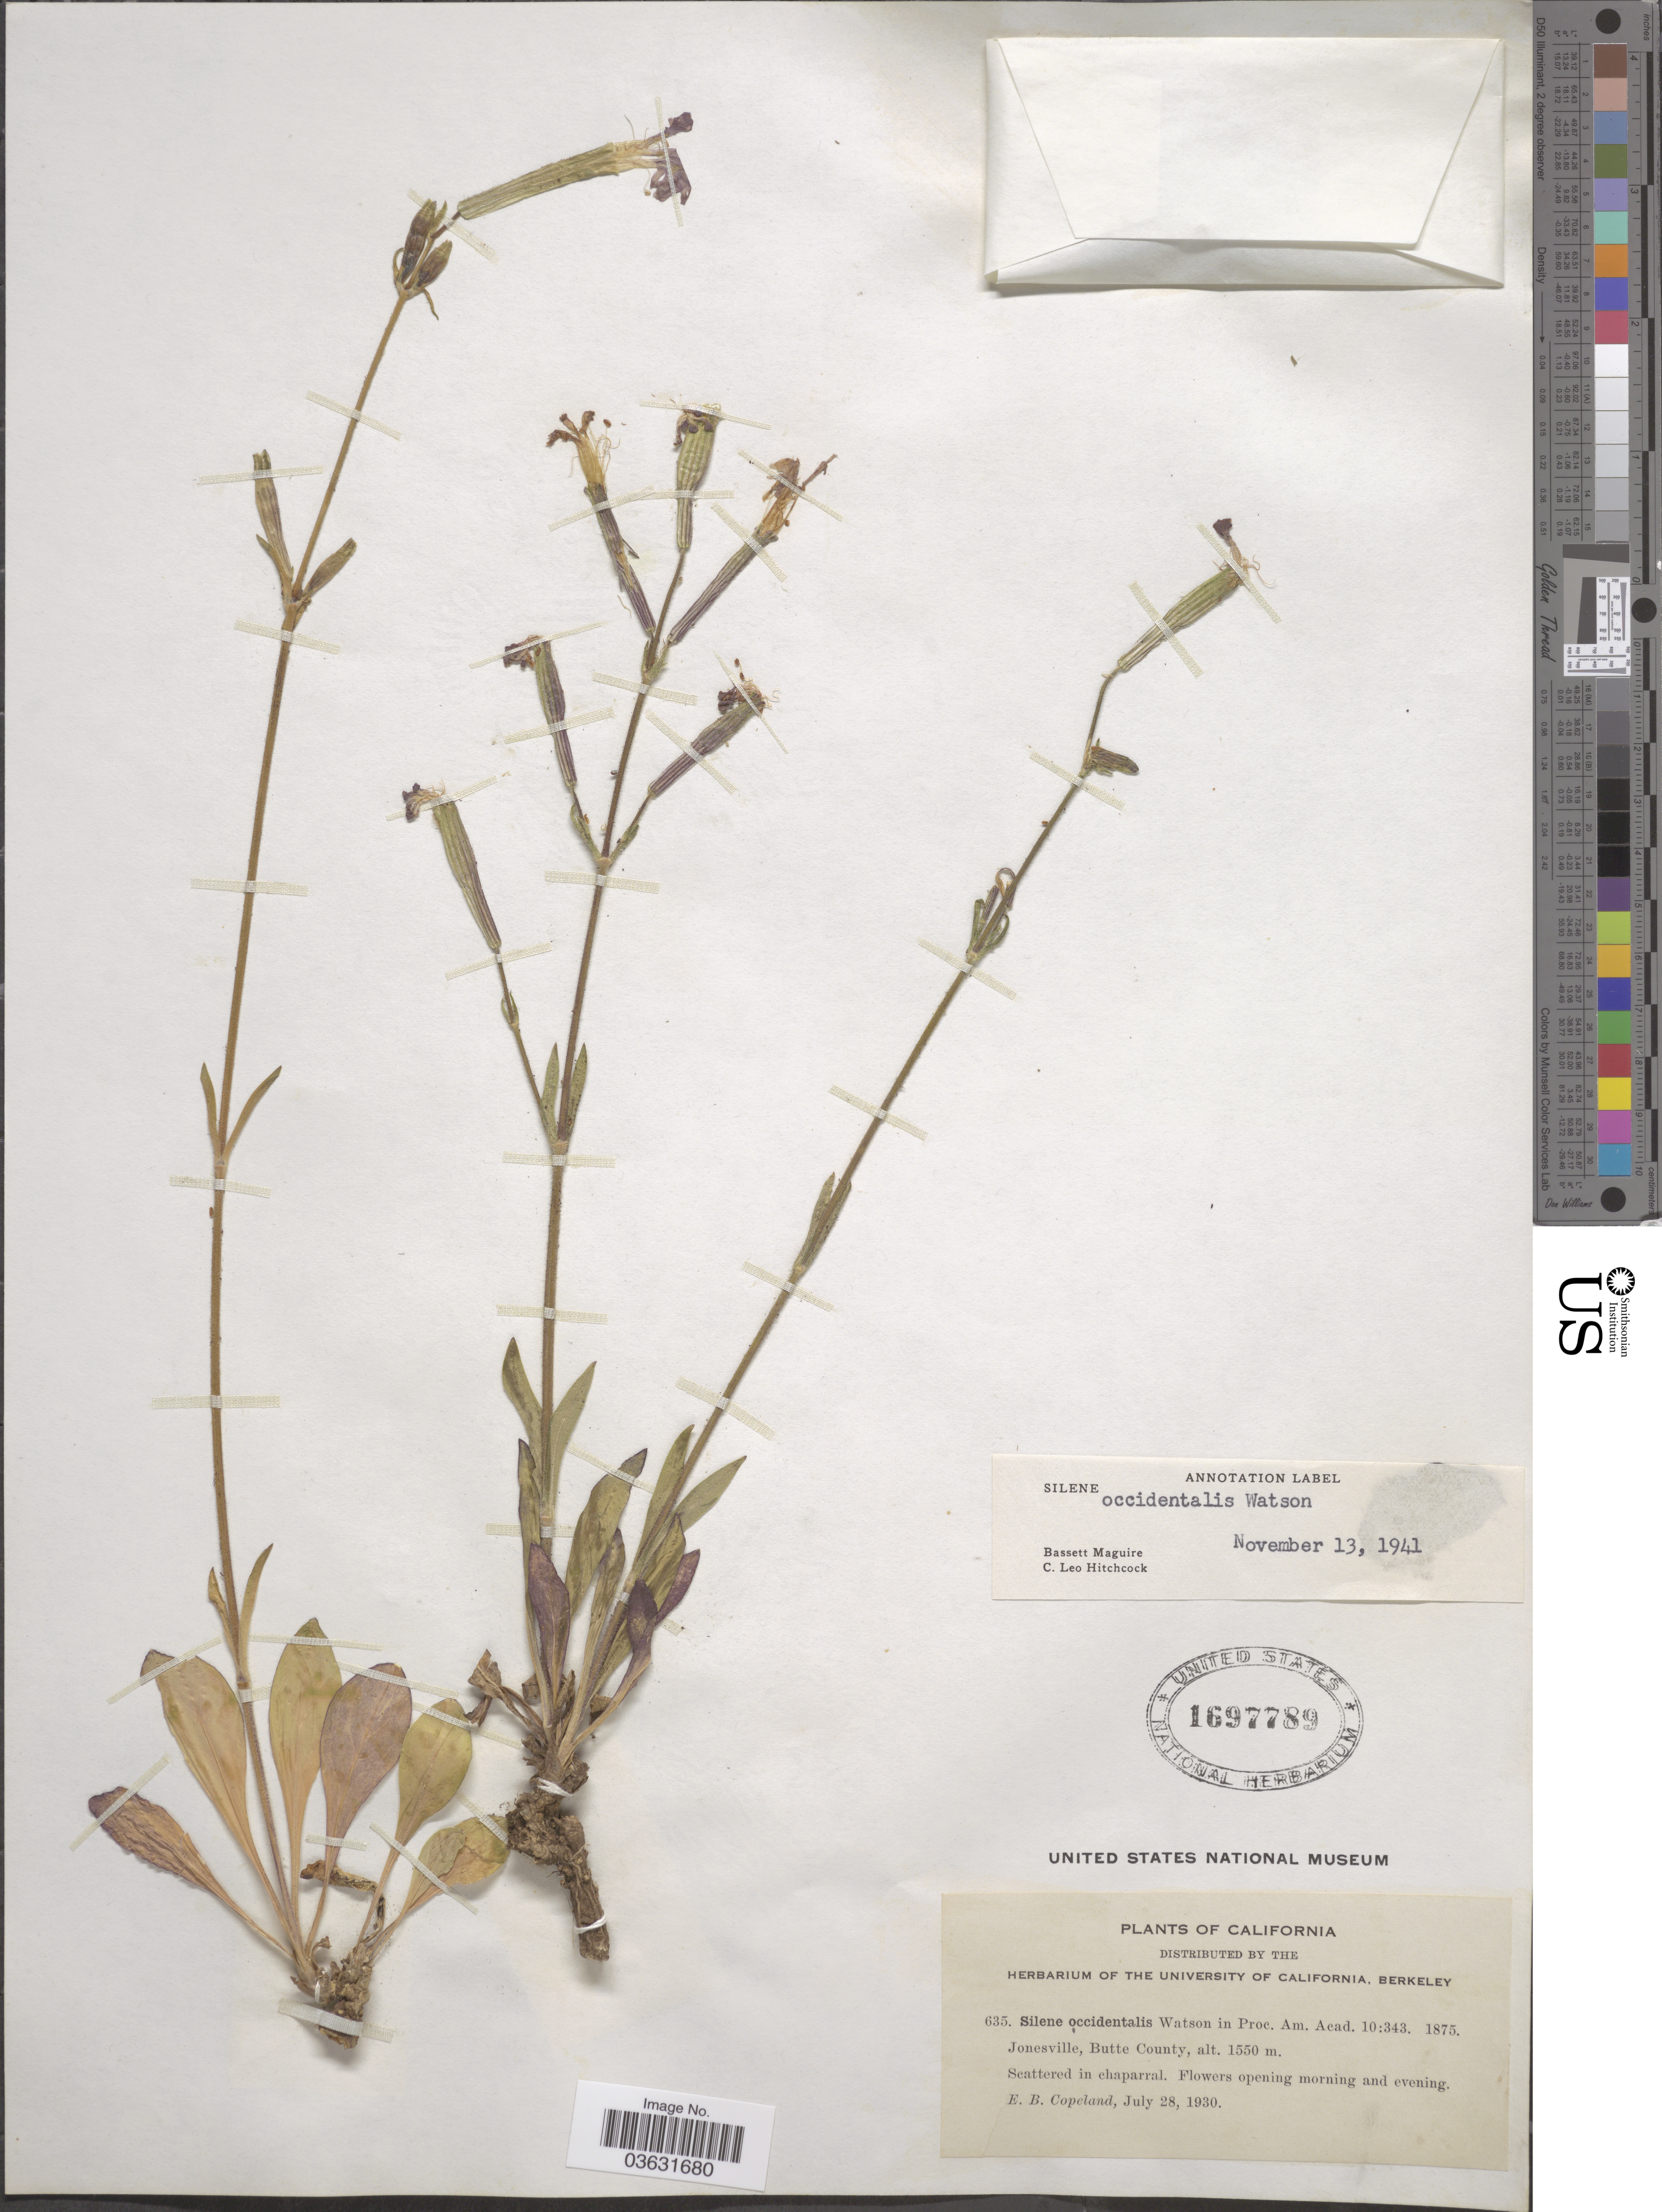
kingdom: Plantae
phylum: Tracheophyta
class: Magnoliopsida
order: Caryophyllales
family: Caryophyllaceae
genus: Silene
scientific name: Silene occidentalis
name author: S. Watson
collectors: E. B. Copeland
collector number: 635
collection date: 1930-07-28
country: United States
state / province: California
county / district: Butte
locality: Jonesville, Butte County.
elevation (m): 1550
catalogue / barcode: US 1697789